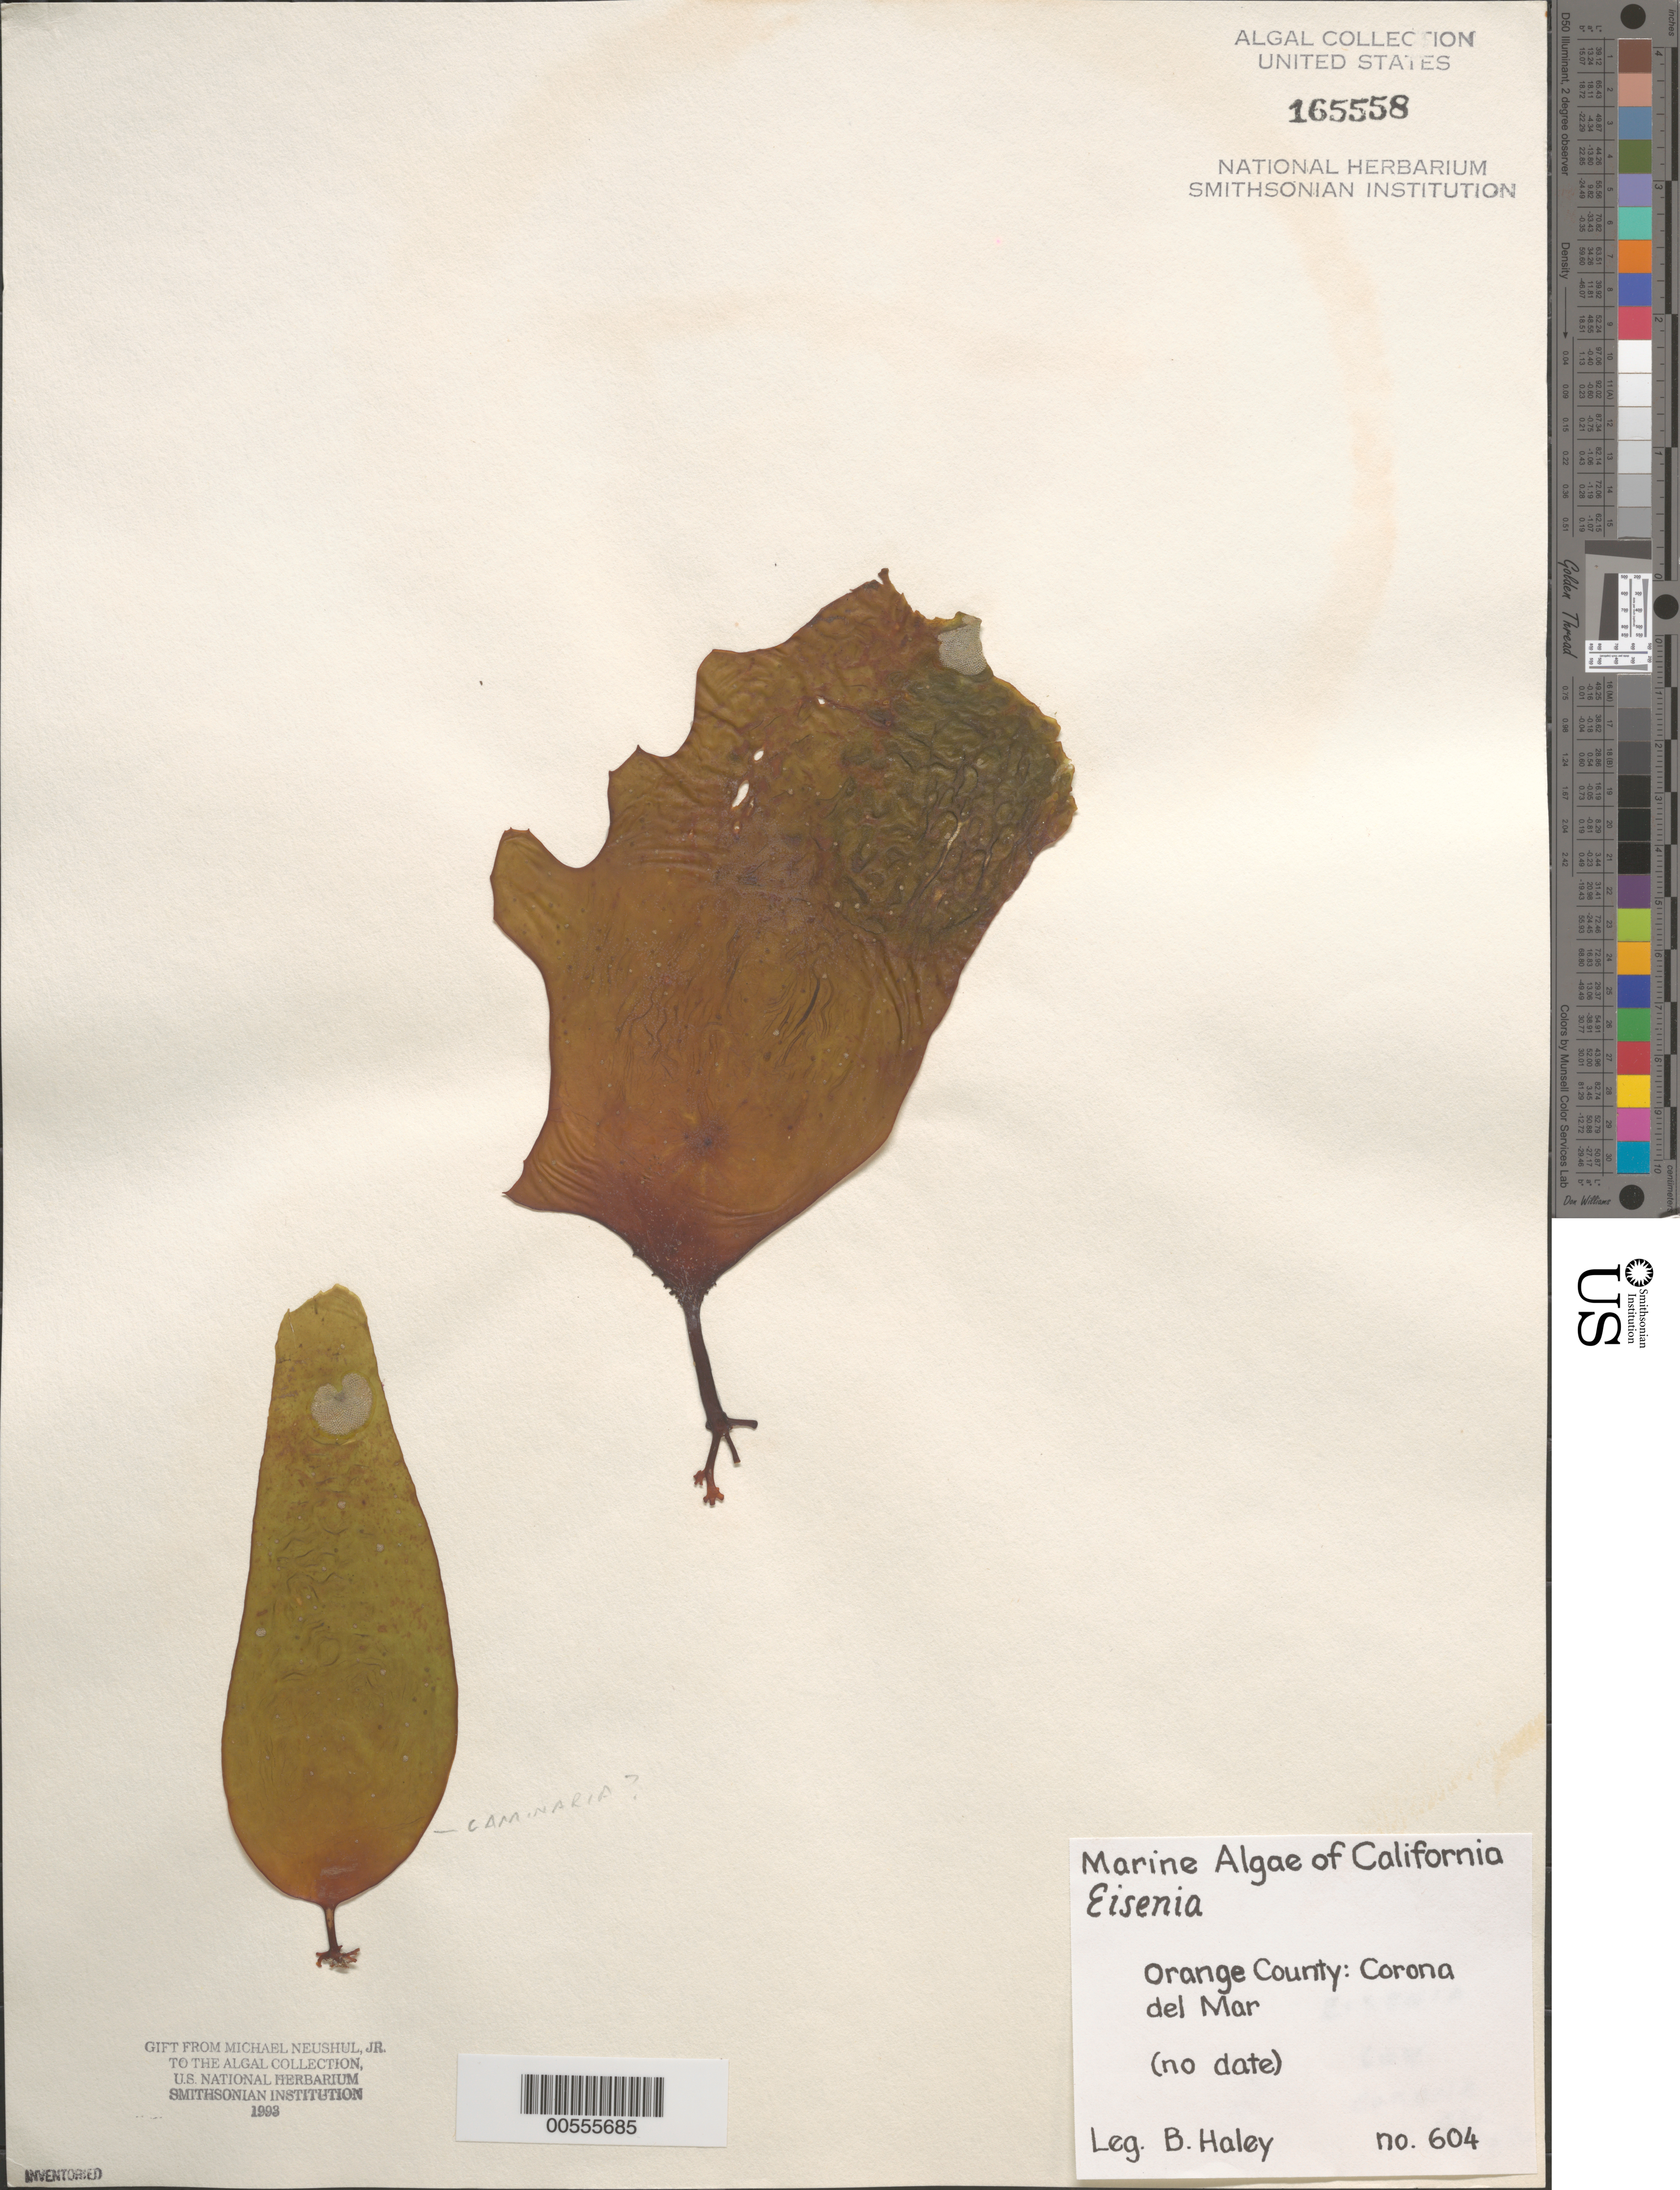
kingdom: Chromista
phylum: Ochrophyta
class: Phaeophyceae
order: Laminariales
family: Lessoniaceae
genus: Eisenia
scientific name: Eisenia sp.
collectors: B. Haley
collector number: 604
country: United States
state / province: California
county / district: Orange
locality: Corona del Mar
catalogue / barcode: US 165558